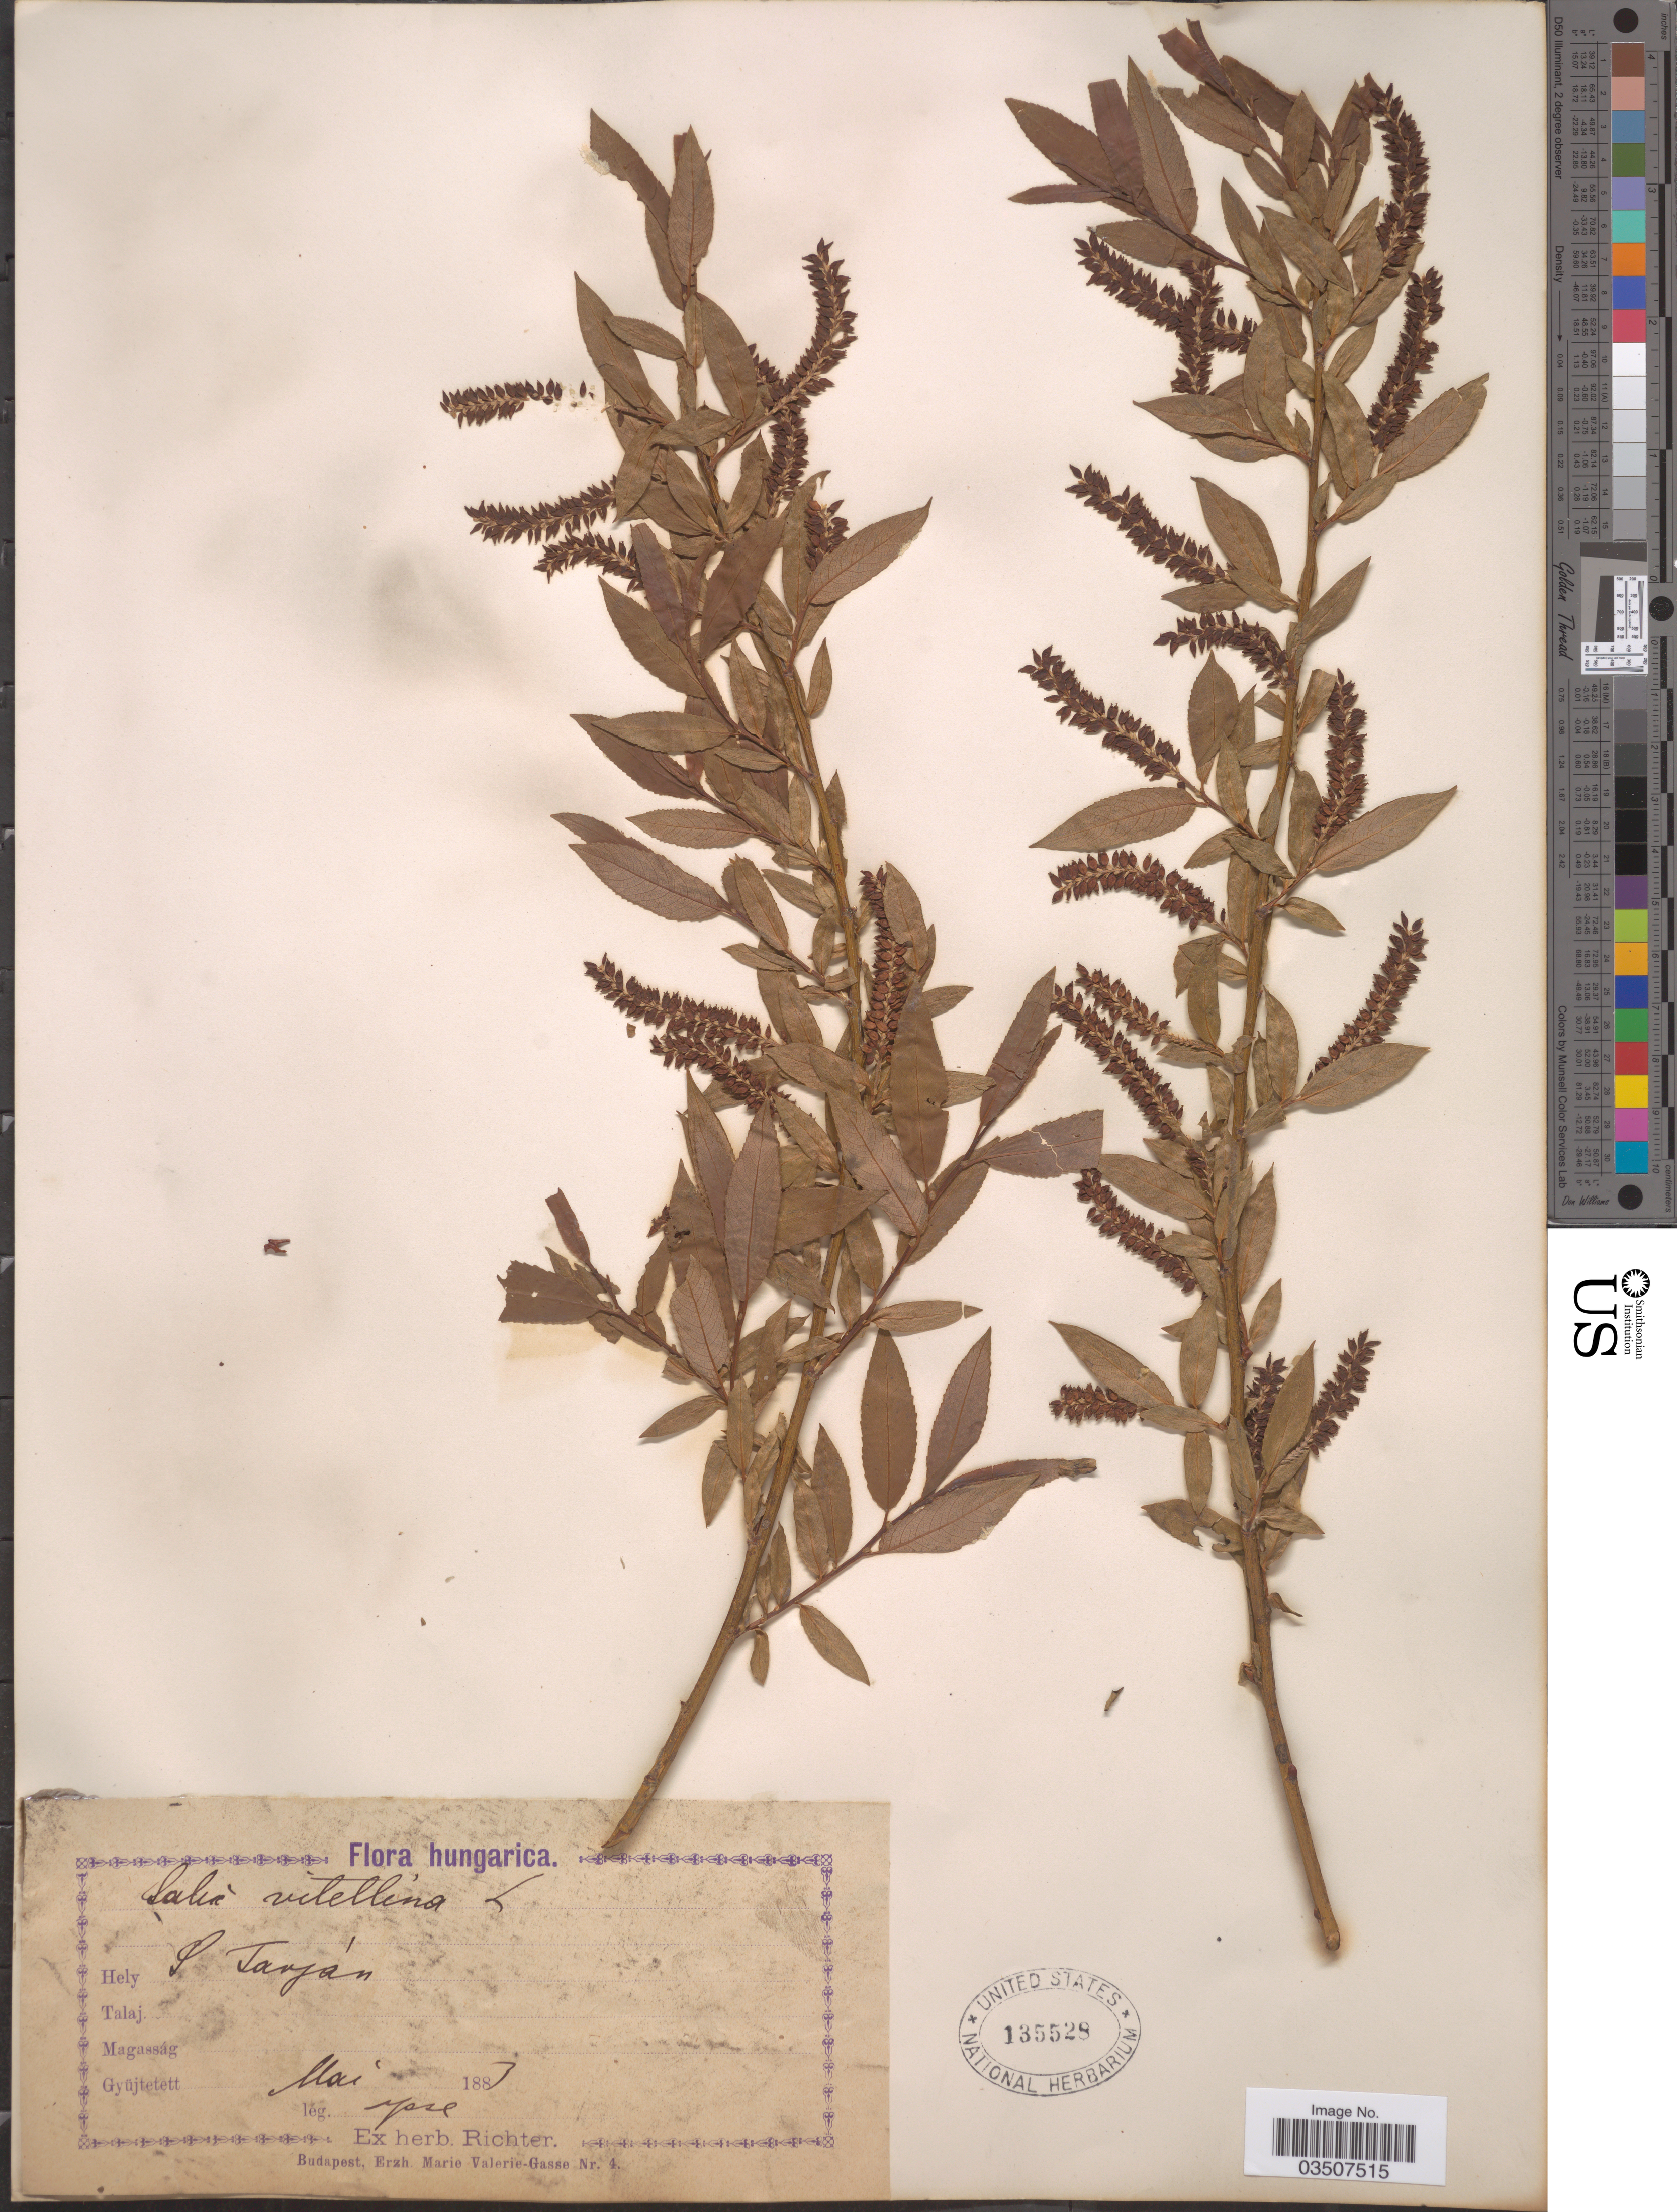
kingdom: Plantae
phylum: Tracheophyta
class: Magnoliopsida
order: Malpighiales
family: Salicaceae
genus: Salix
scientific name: Salix vitellina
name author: L.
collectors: -- Richter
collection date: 1883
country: Hungary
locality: S Tarjàn.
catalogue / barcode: US 135528